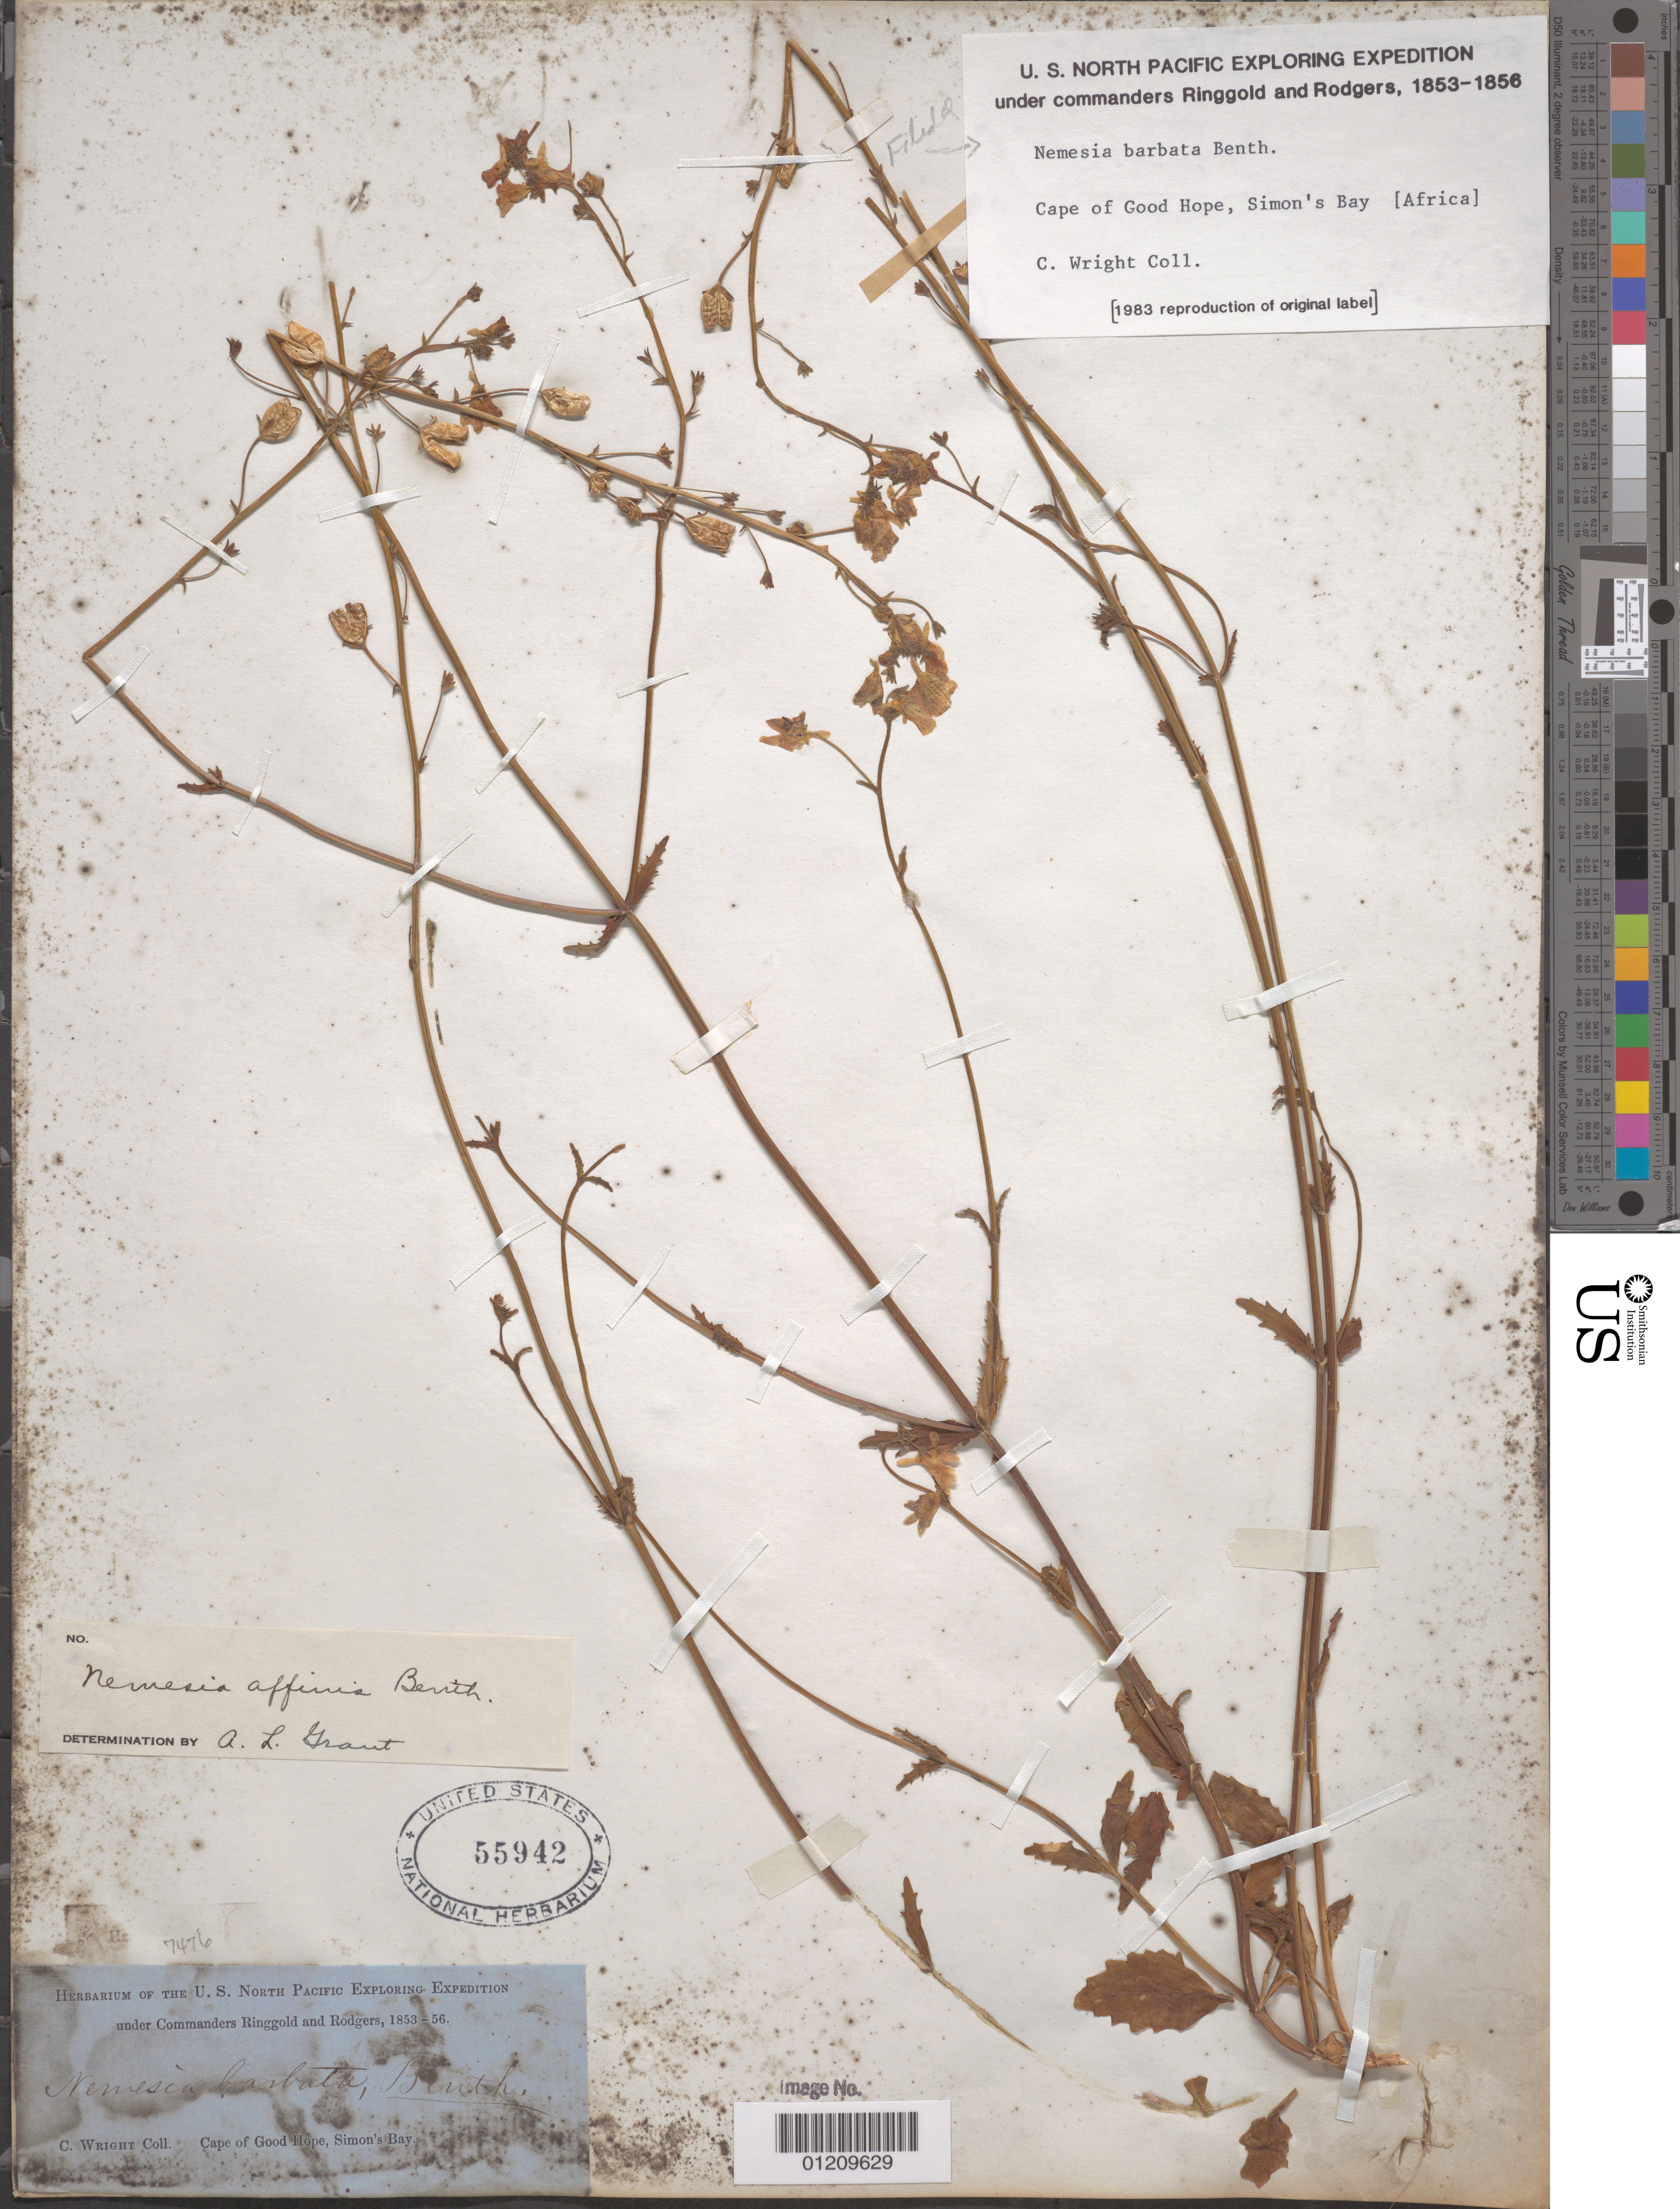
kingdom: Plantae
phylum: Tracheophyta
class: Magnoliopsida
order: Lamiales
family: Scrophulariaceae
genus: Nemesia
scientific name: Nemesia barbata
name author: (Thunb.) Benth.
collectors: C. Wright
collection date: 1853/1856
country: South Africa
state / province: Western Cape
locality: Cape of Good Hope, Simon's Bay.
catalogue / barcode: US 55942